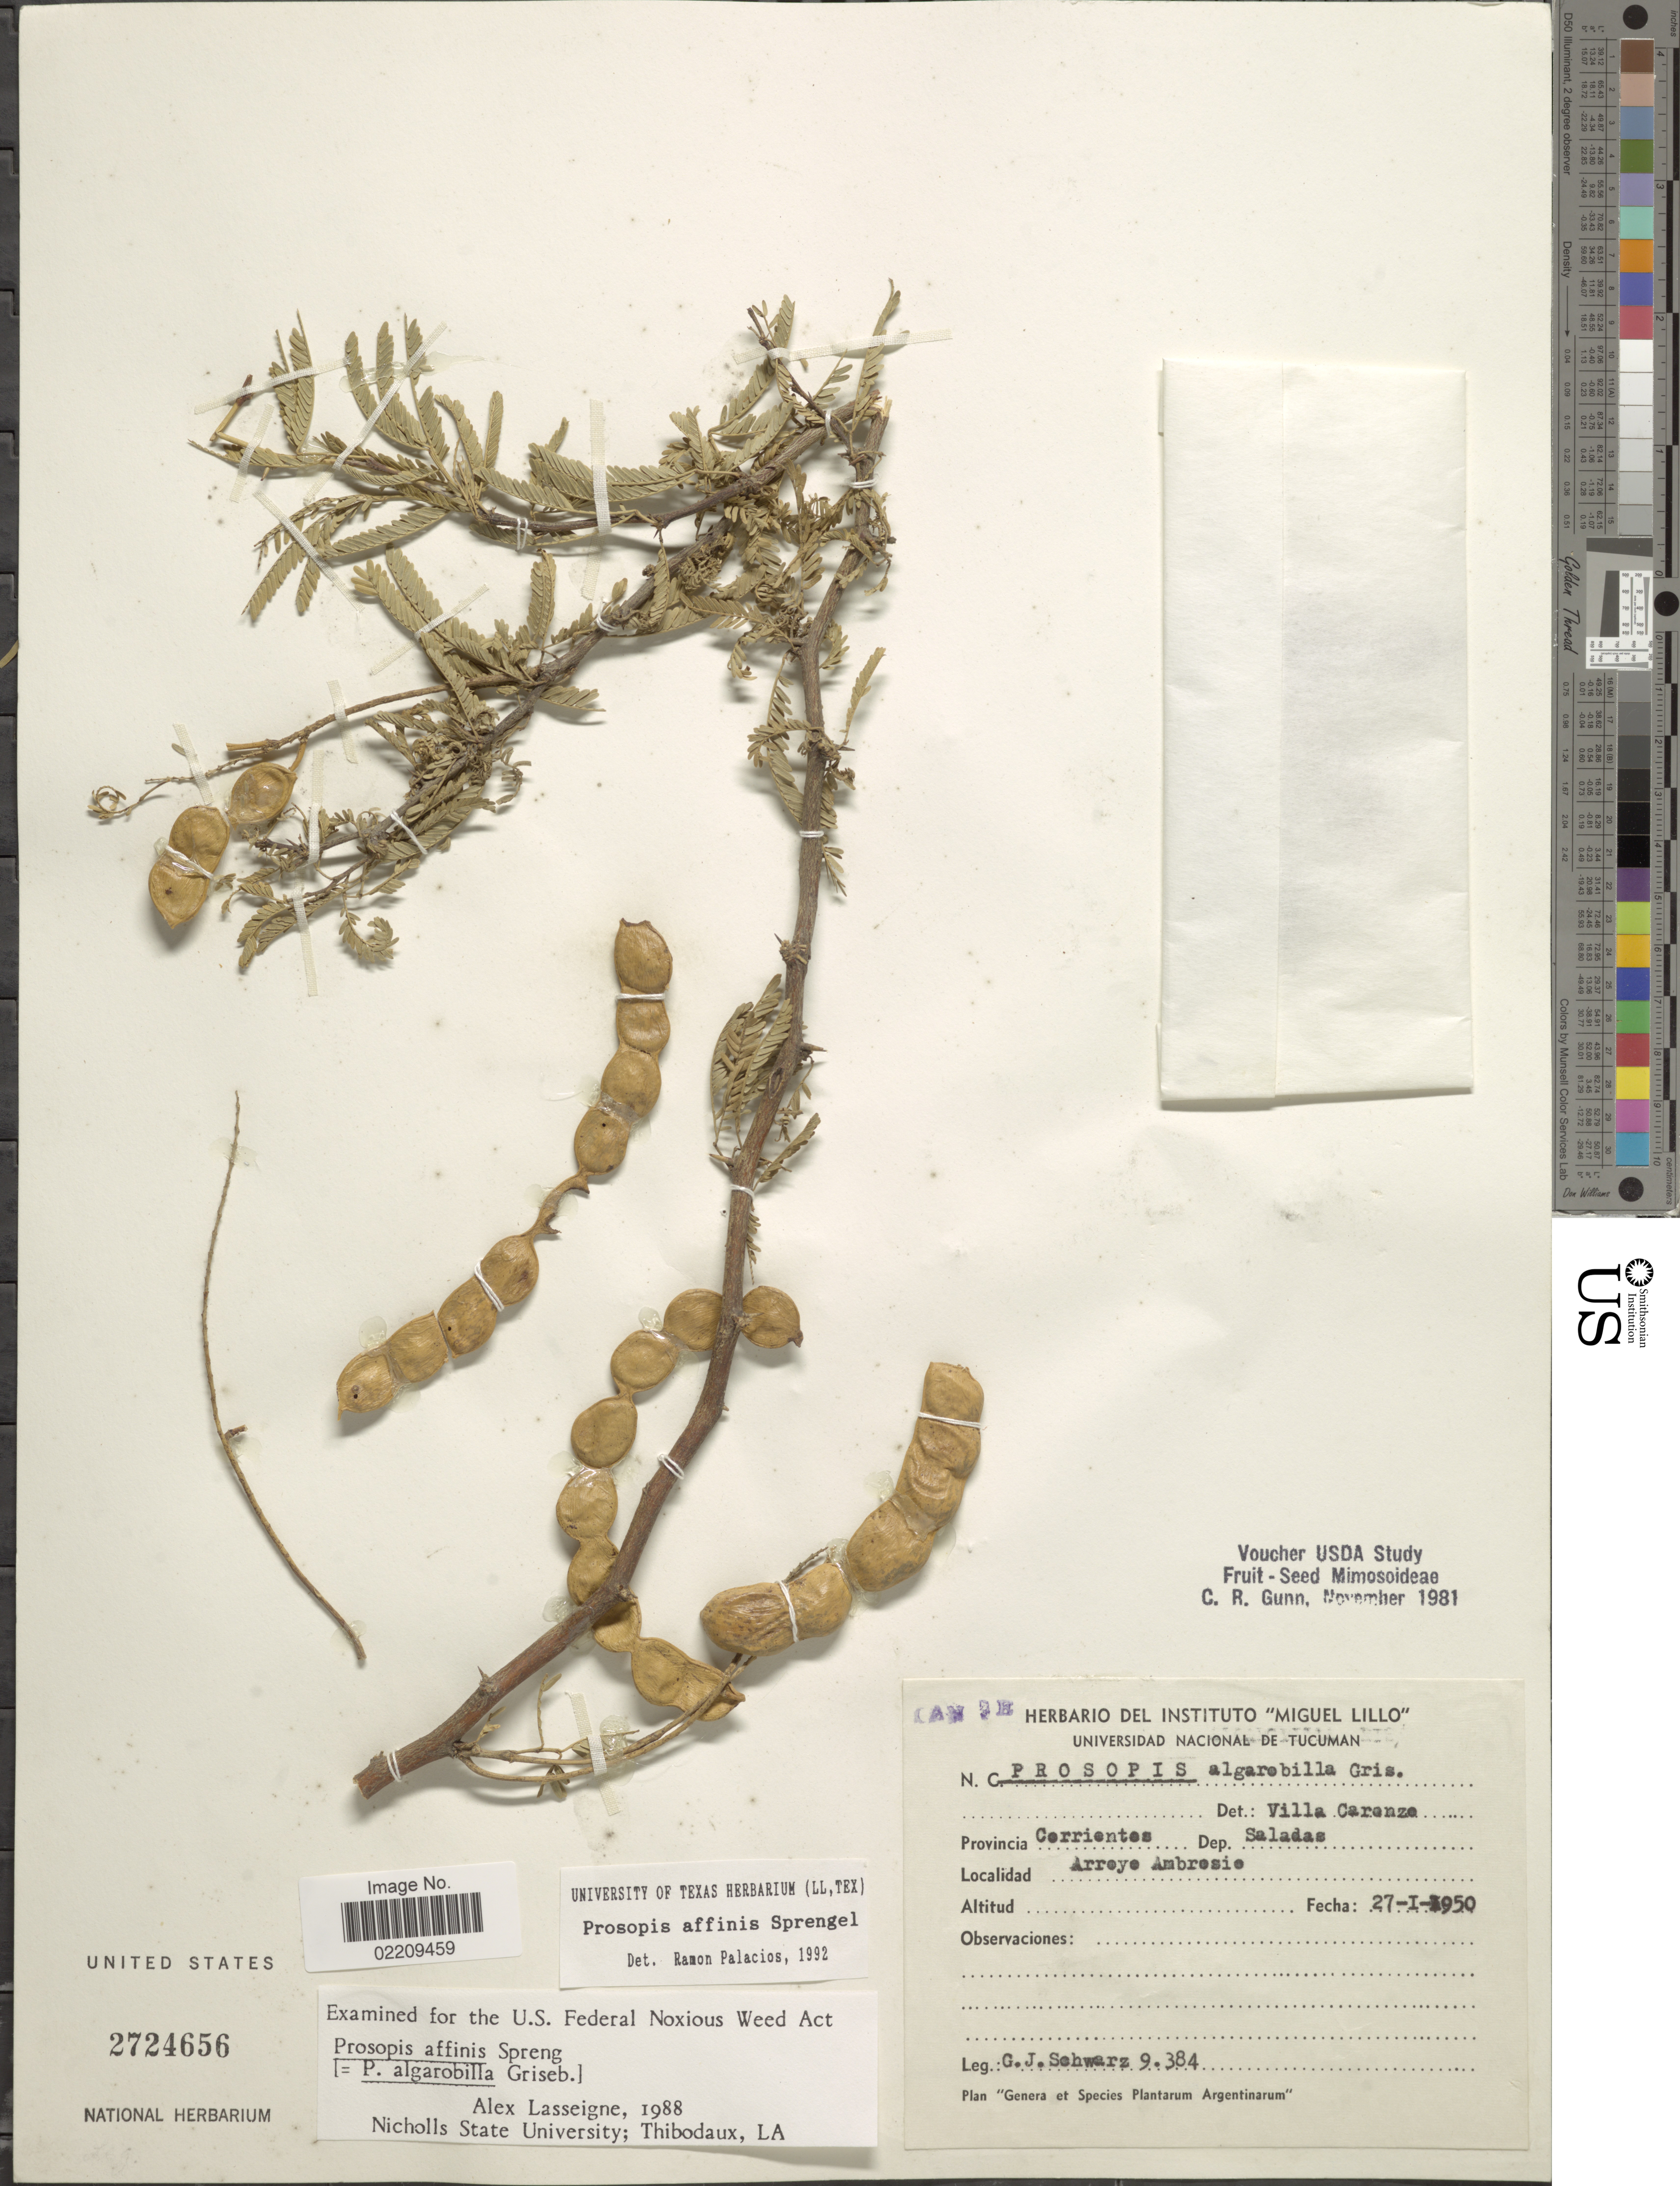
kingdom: Plantae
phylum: Tracheophyta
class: Magnoliopsida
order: Fabales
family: Fabaceae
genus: Neltuma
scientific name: Neltuma affinis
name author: (Spreng.) C. E. Hughes & G.P. Lewis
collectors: G. J. Schwarz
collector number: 9.384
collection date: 1950-01-27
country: Argentina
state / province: Corrientes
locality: Dep. Saladas, arroyo Ambrosio.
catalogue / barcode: US 2724656